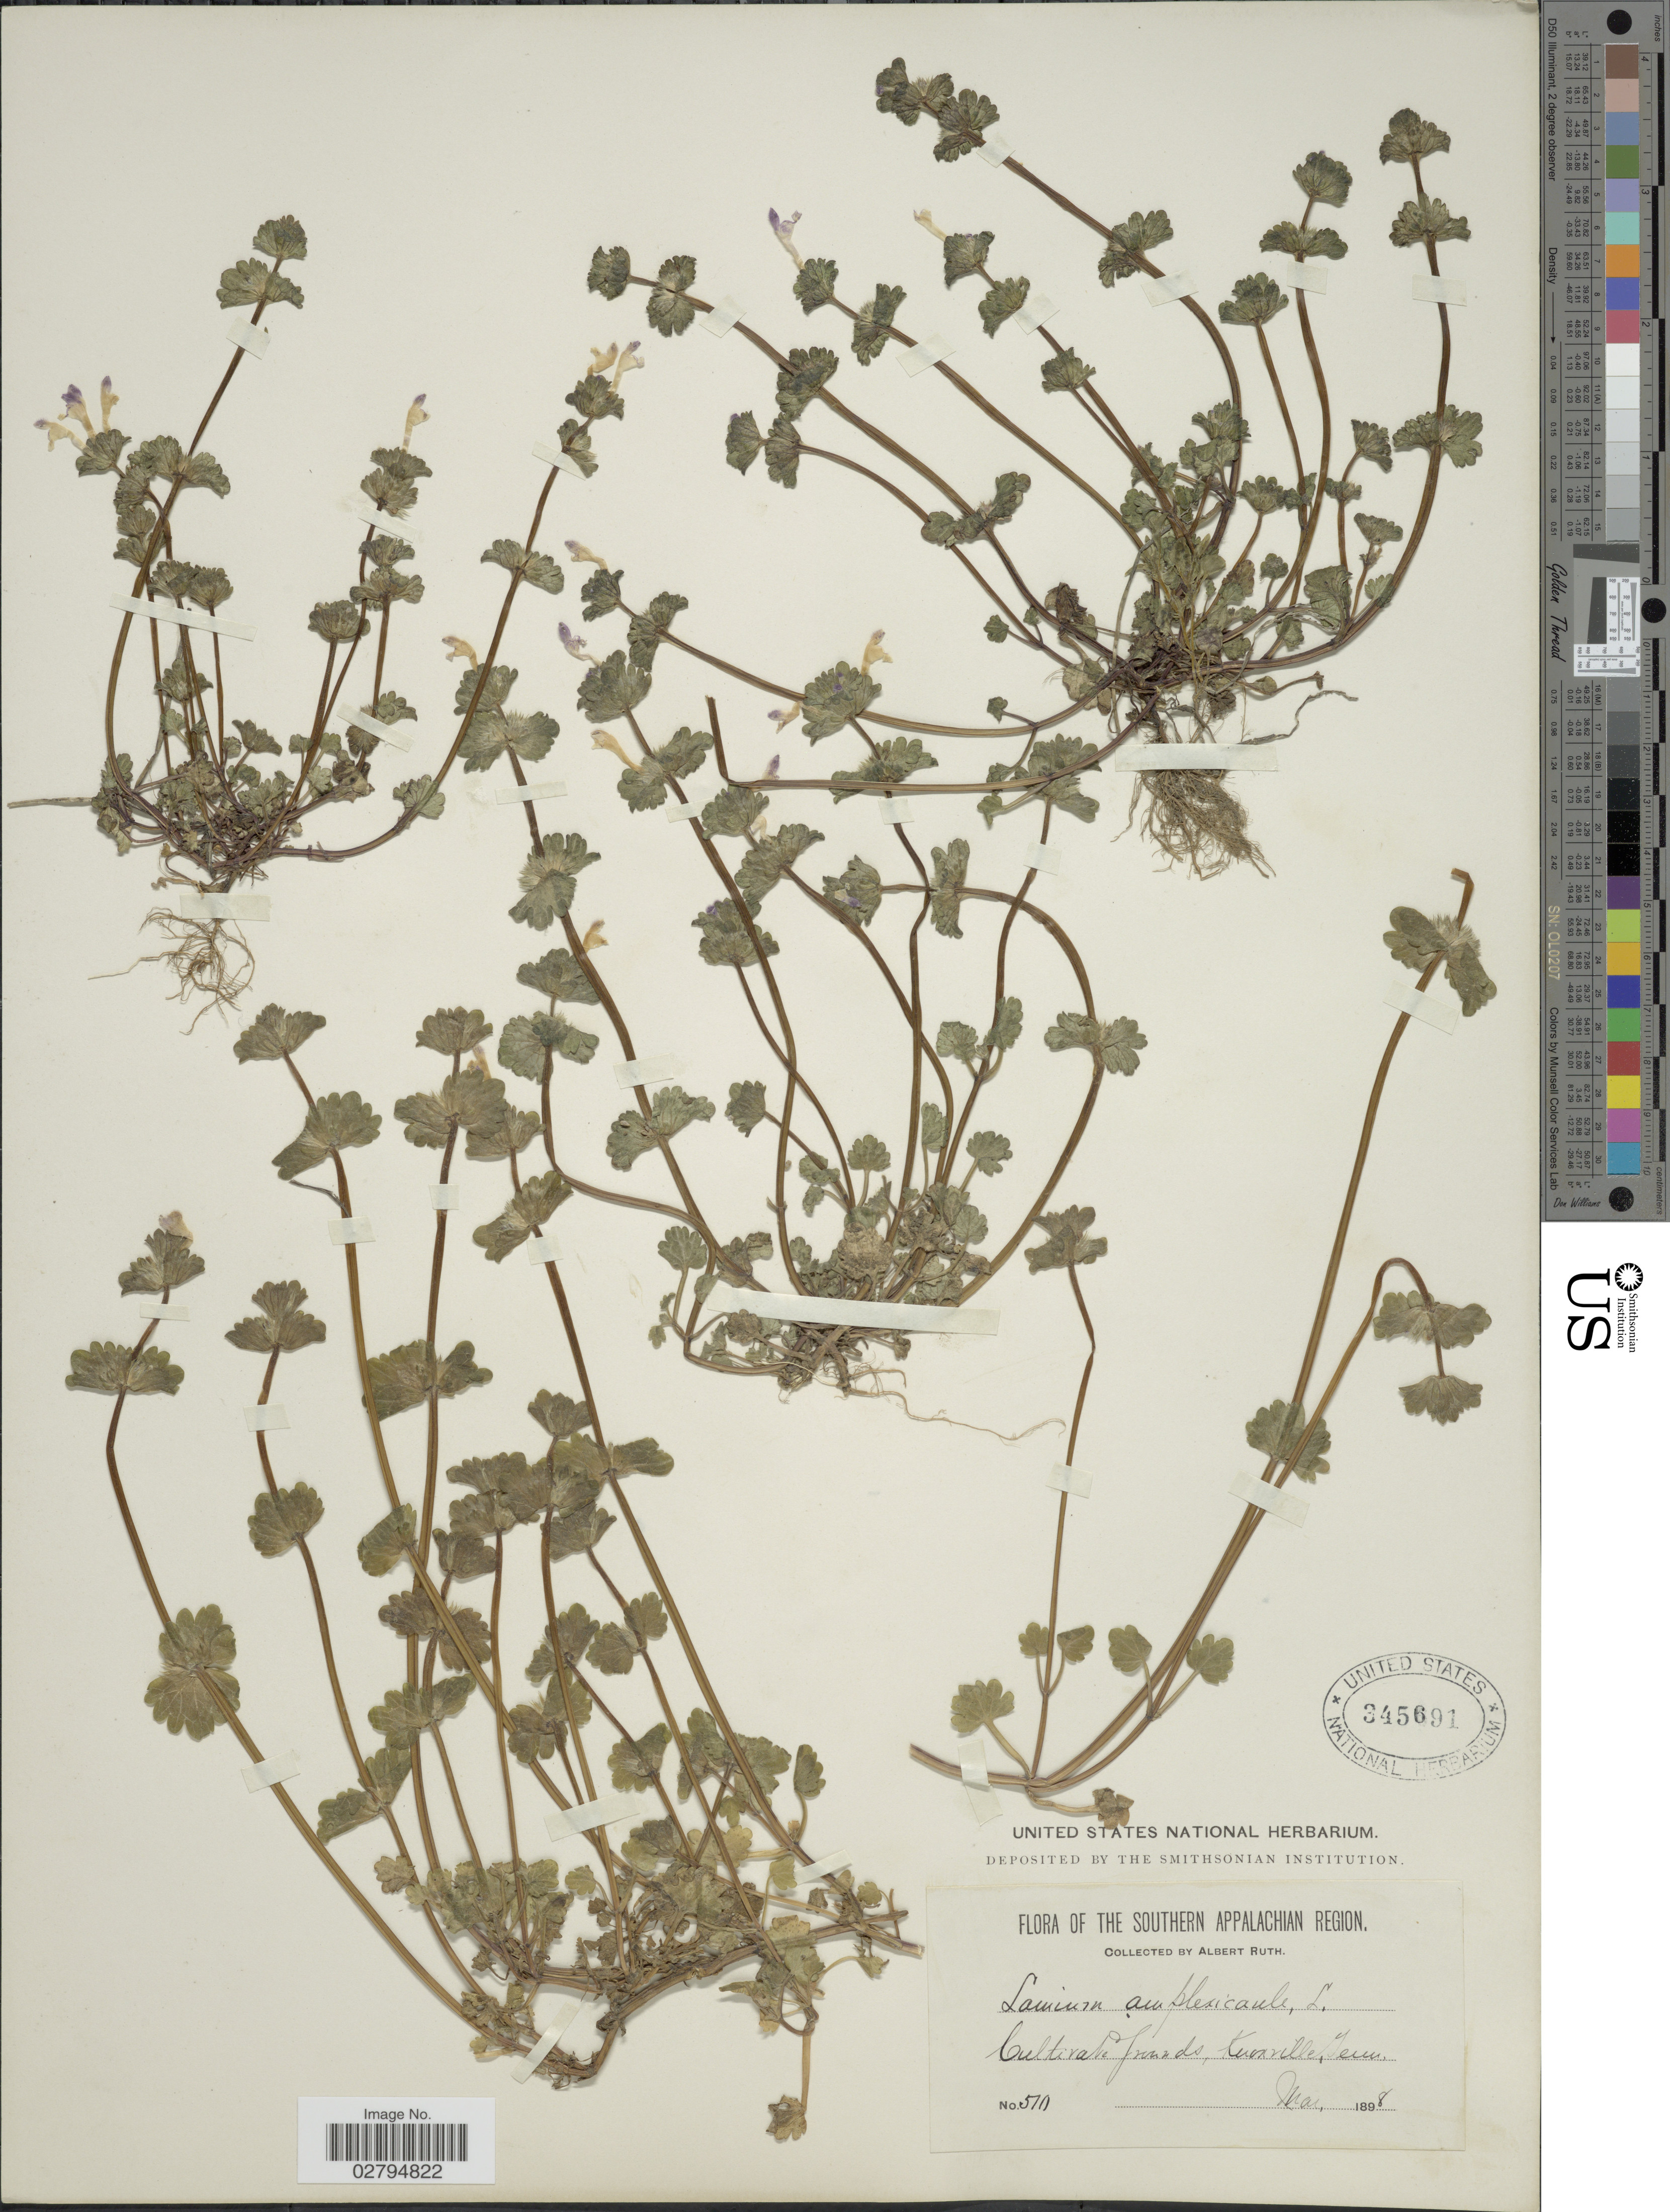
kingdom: Plantae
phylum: Tracheophyta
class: Magnoliopsida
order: Lamiales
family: Lamiaceae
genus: Lamium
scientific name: Lamium amplexicaule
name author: L.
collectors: A. Ruth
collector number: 510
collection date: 1898-03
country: United States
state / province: Tennessee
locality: Southern Appalachian Region. Knoxville.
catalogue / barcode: US 345691